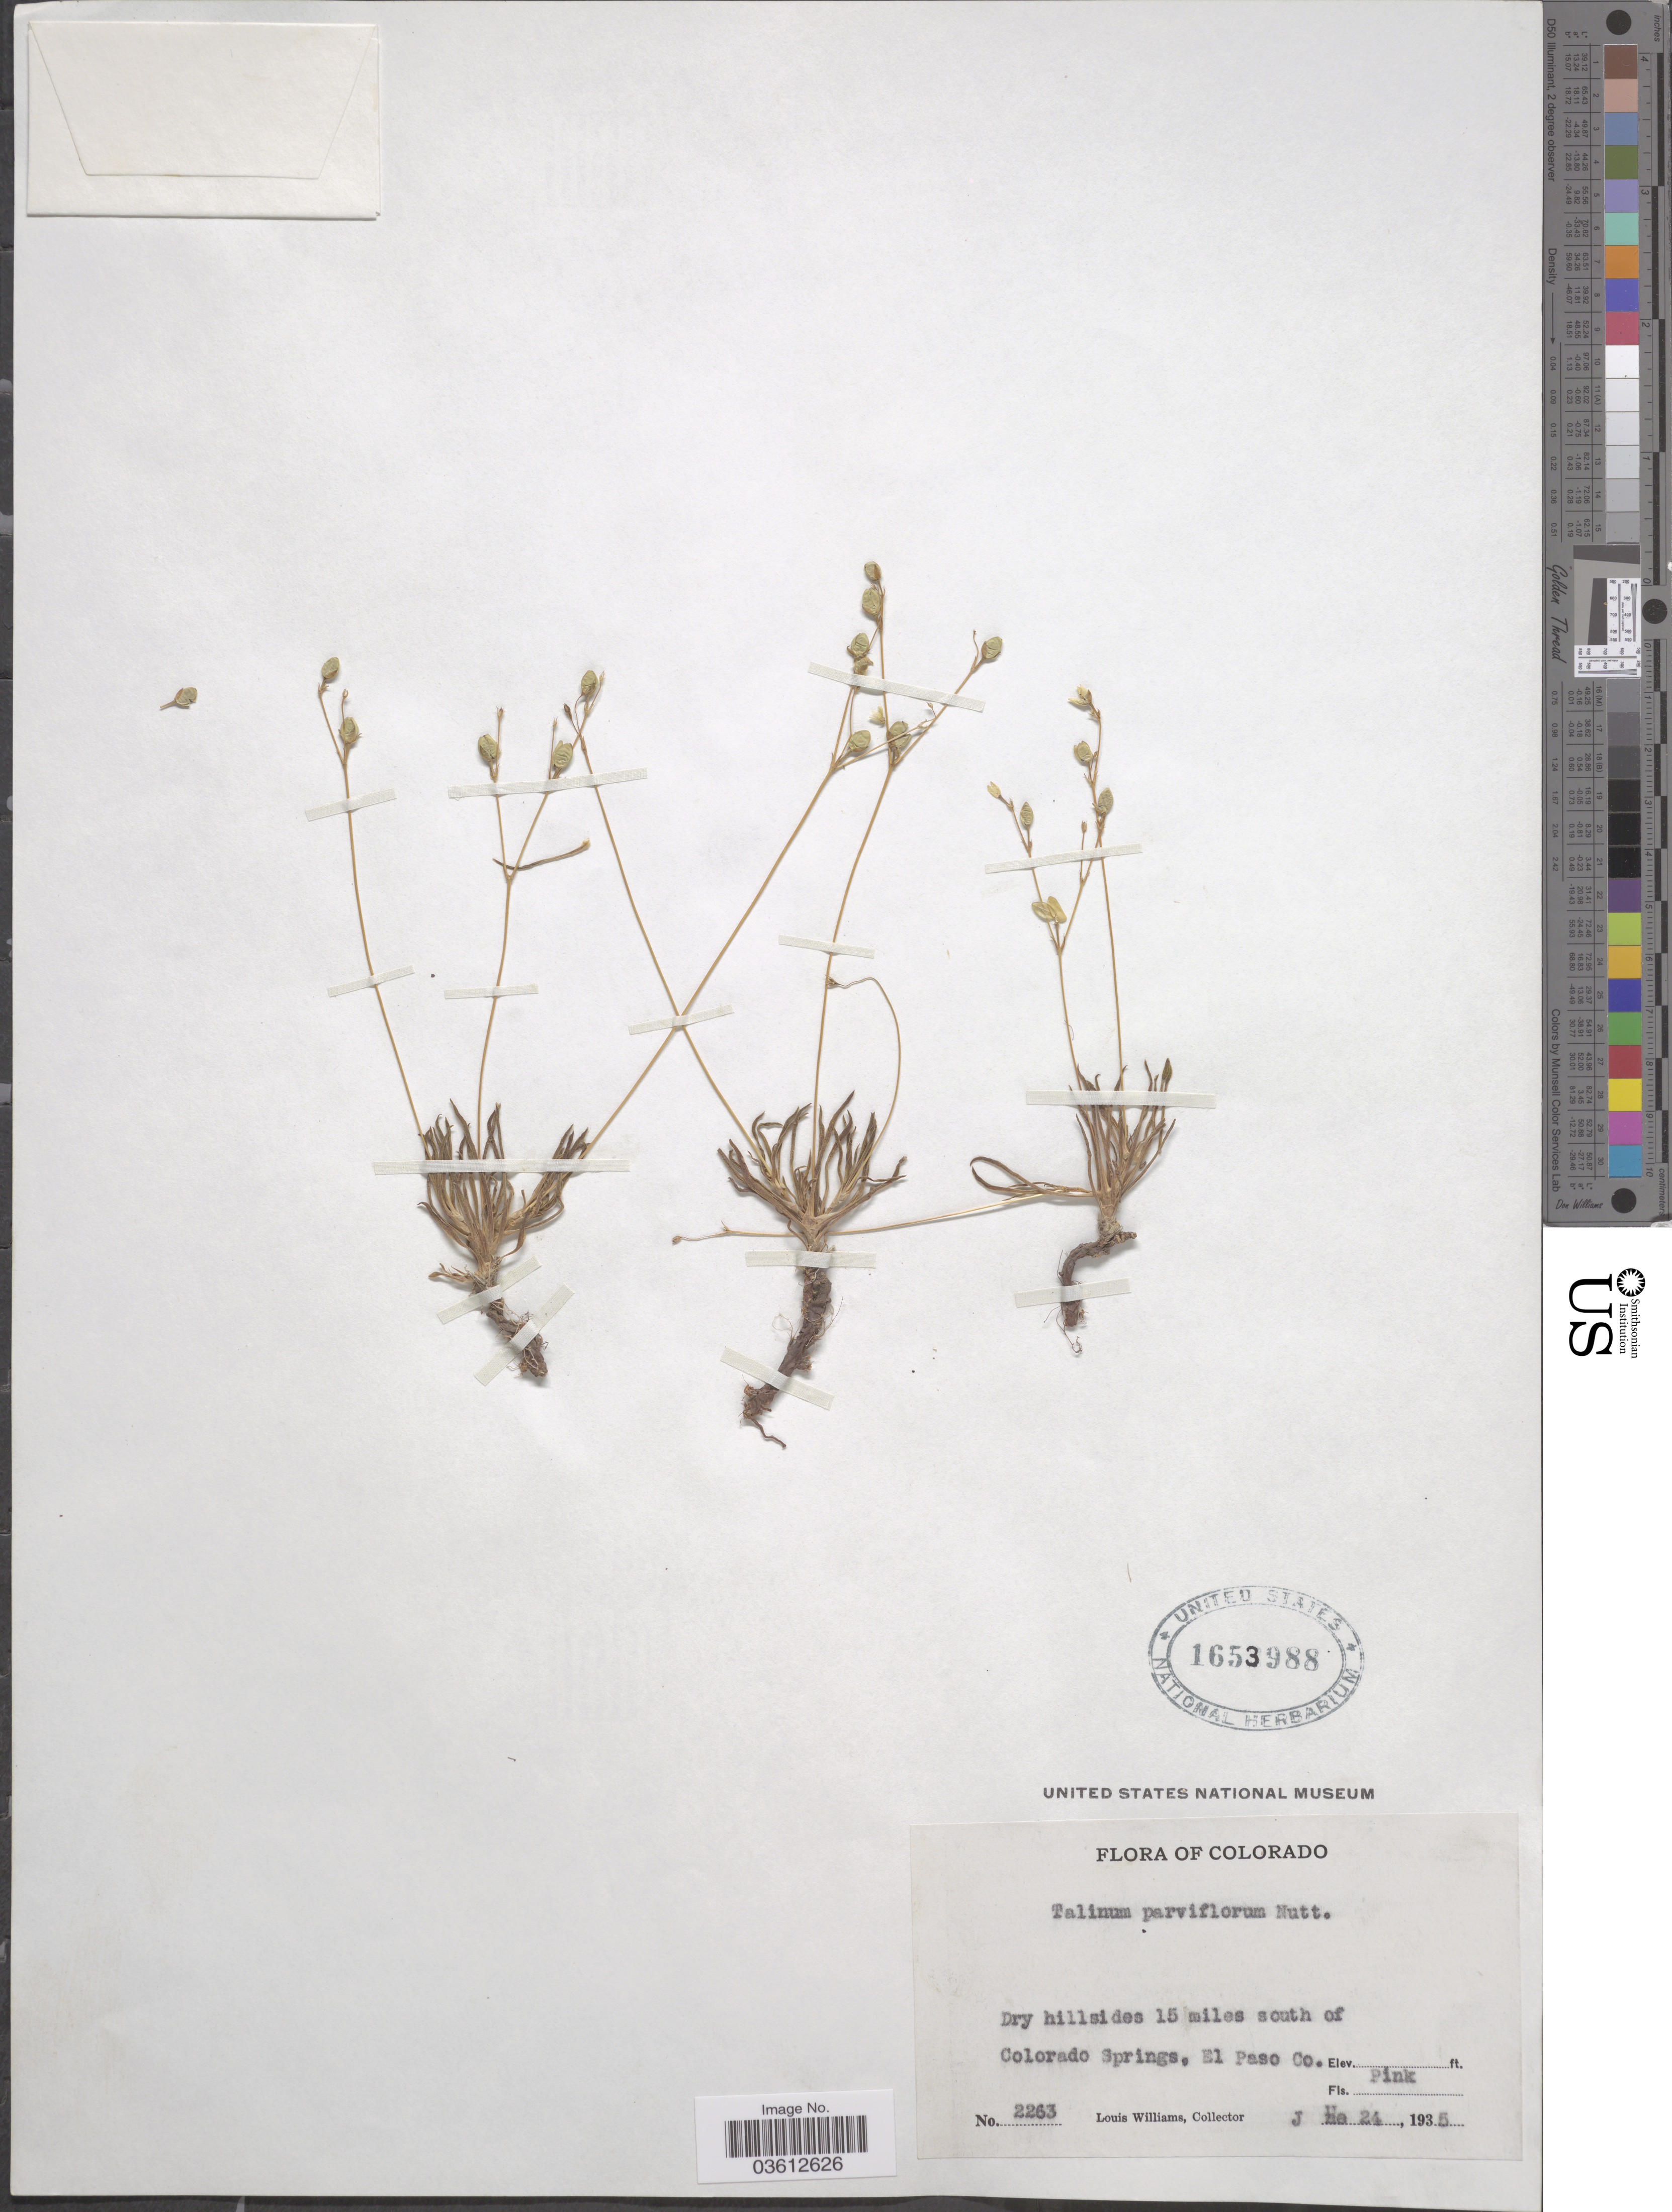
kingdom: Plantae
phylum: Tracheophyta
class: Magnoliopsida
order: Caryophyllales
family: Talinaceae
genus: Talinum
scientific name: Talinum parviflorum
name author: Nutt.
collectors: L. G. Williams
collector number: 2263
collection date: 1935-06-24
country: United States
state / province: Colorado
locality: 15 miles south of Colorado Springs, El Paso Co.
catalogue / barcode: US 1653988